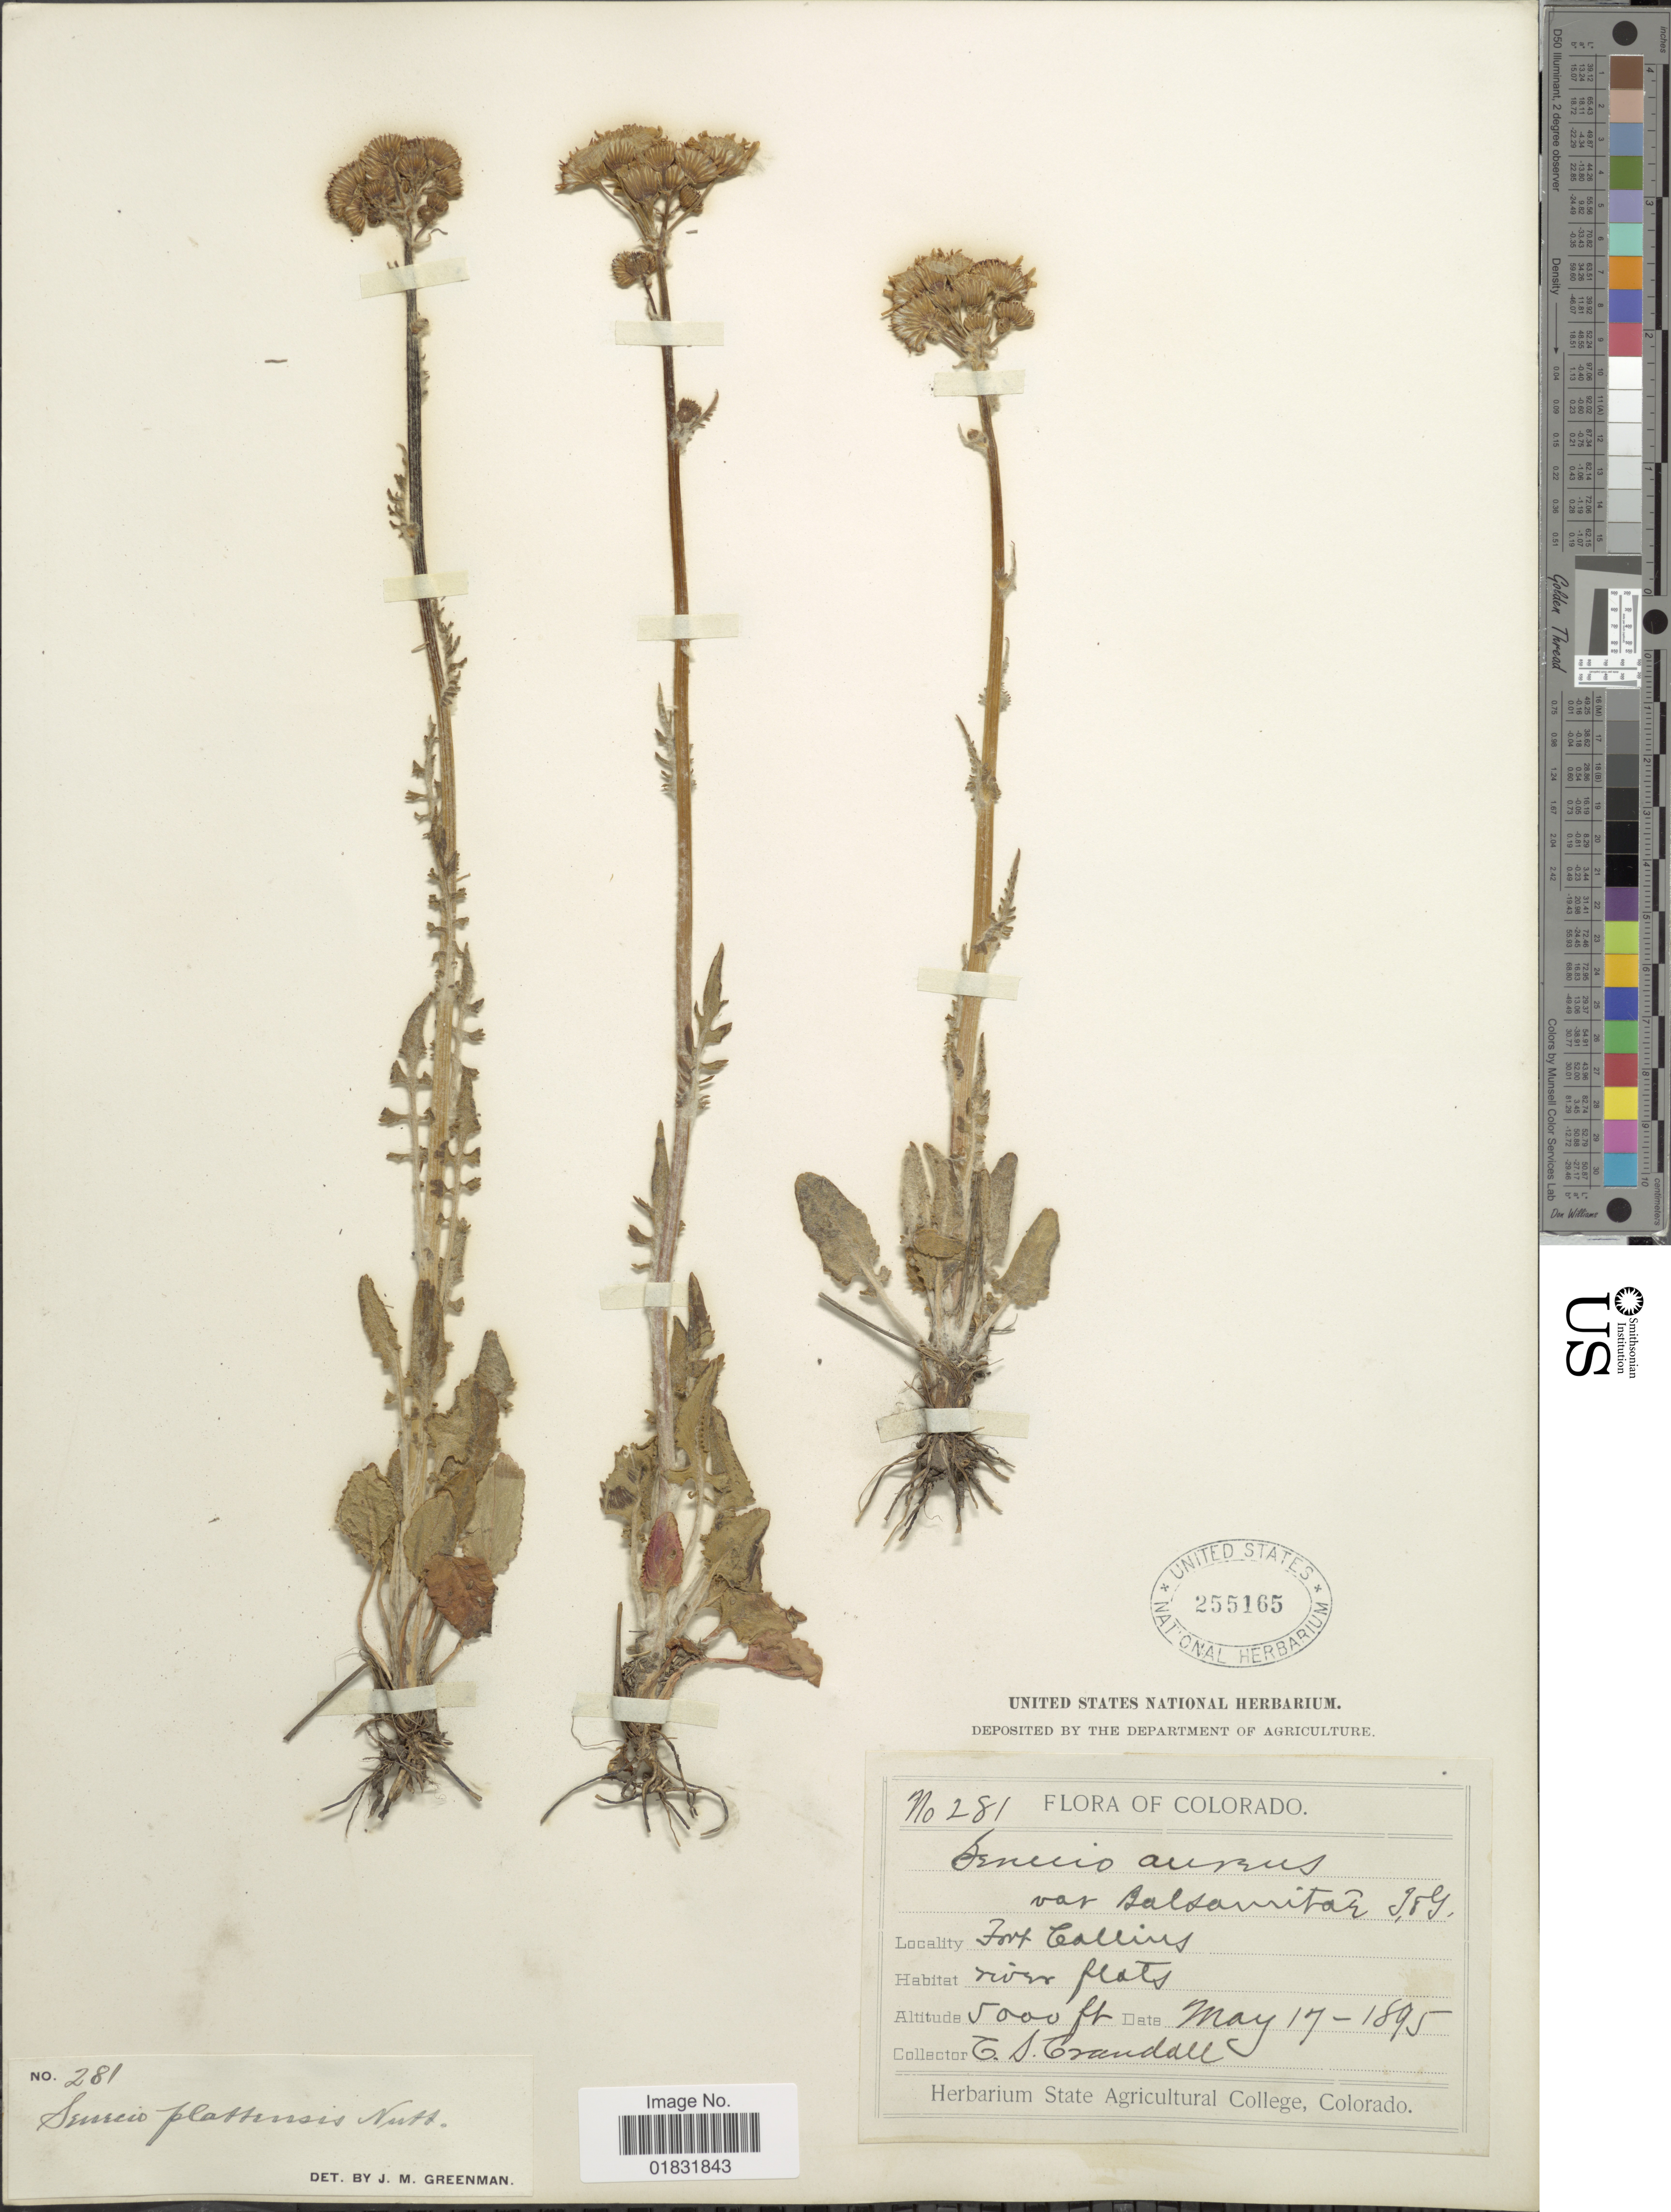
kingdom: Plantae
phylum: Tracheophyta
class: Magnoliopsida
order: Asterales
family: Asteraceae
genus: Packera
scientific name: Packera plattensis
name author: W.A. Weber & Á. Löve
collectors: C. Crandall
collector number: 281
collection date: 1895-05-17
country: United States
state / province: Colorado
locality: Fort Collins, river flats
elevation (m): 1524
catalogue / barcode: US 255165